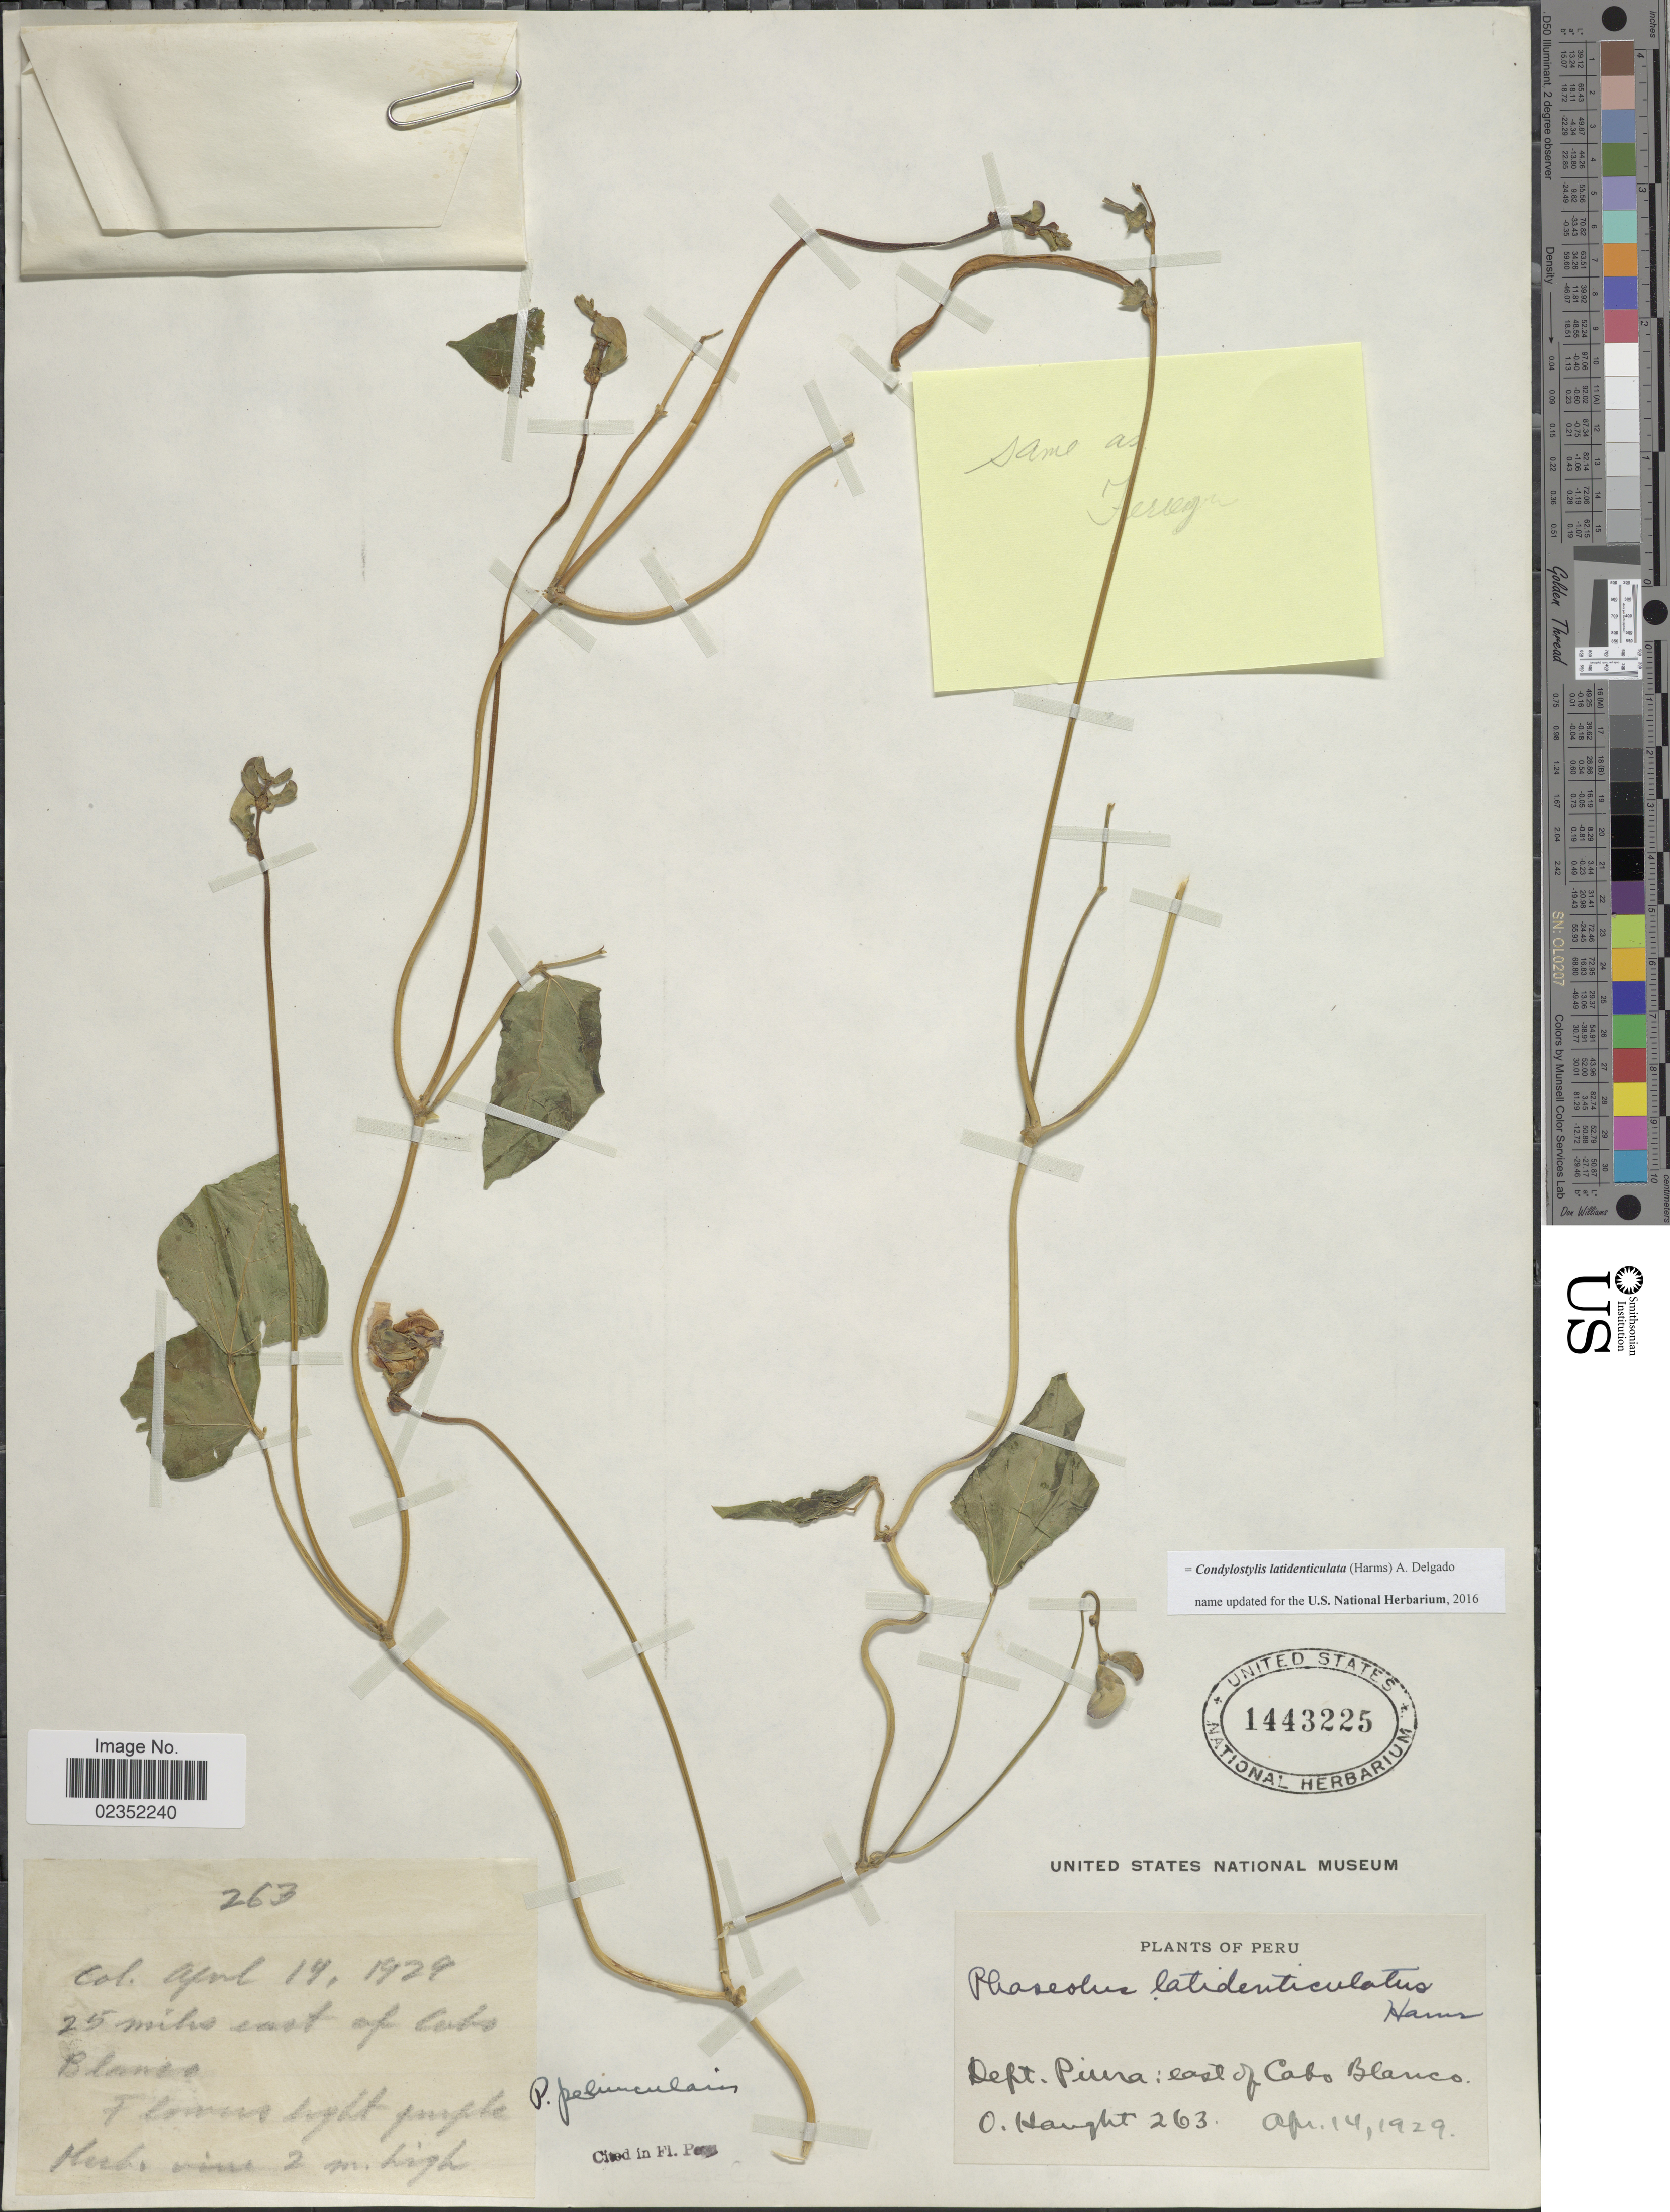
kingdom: Plantae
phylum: Tracheophyta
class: Magnoliopsida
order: Fabales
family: Fabaceae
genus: Condylostylis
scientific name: Condylostylis latidenticulata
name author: (Harms) A. Delgado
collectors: O. Haught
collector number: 263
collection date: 1929-04-14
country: Peru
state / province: Piura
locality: Dept. Piura: east of Cabo Blanco. 25 miles east of Cabo Blanco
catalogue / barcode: US 1443225